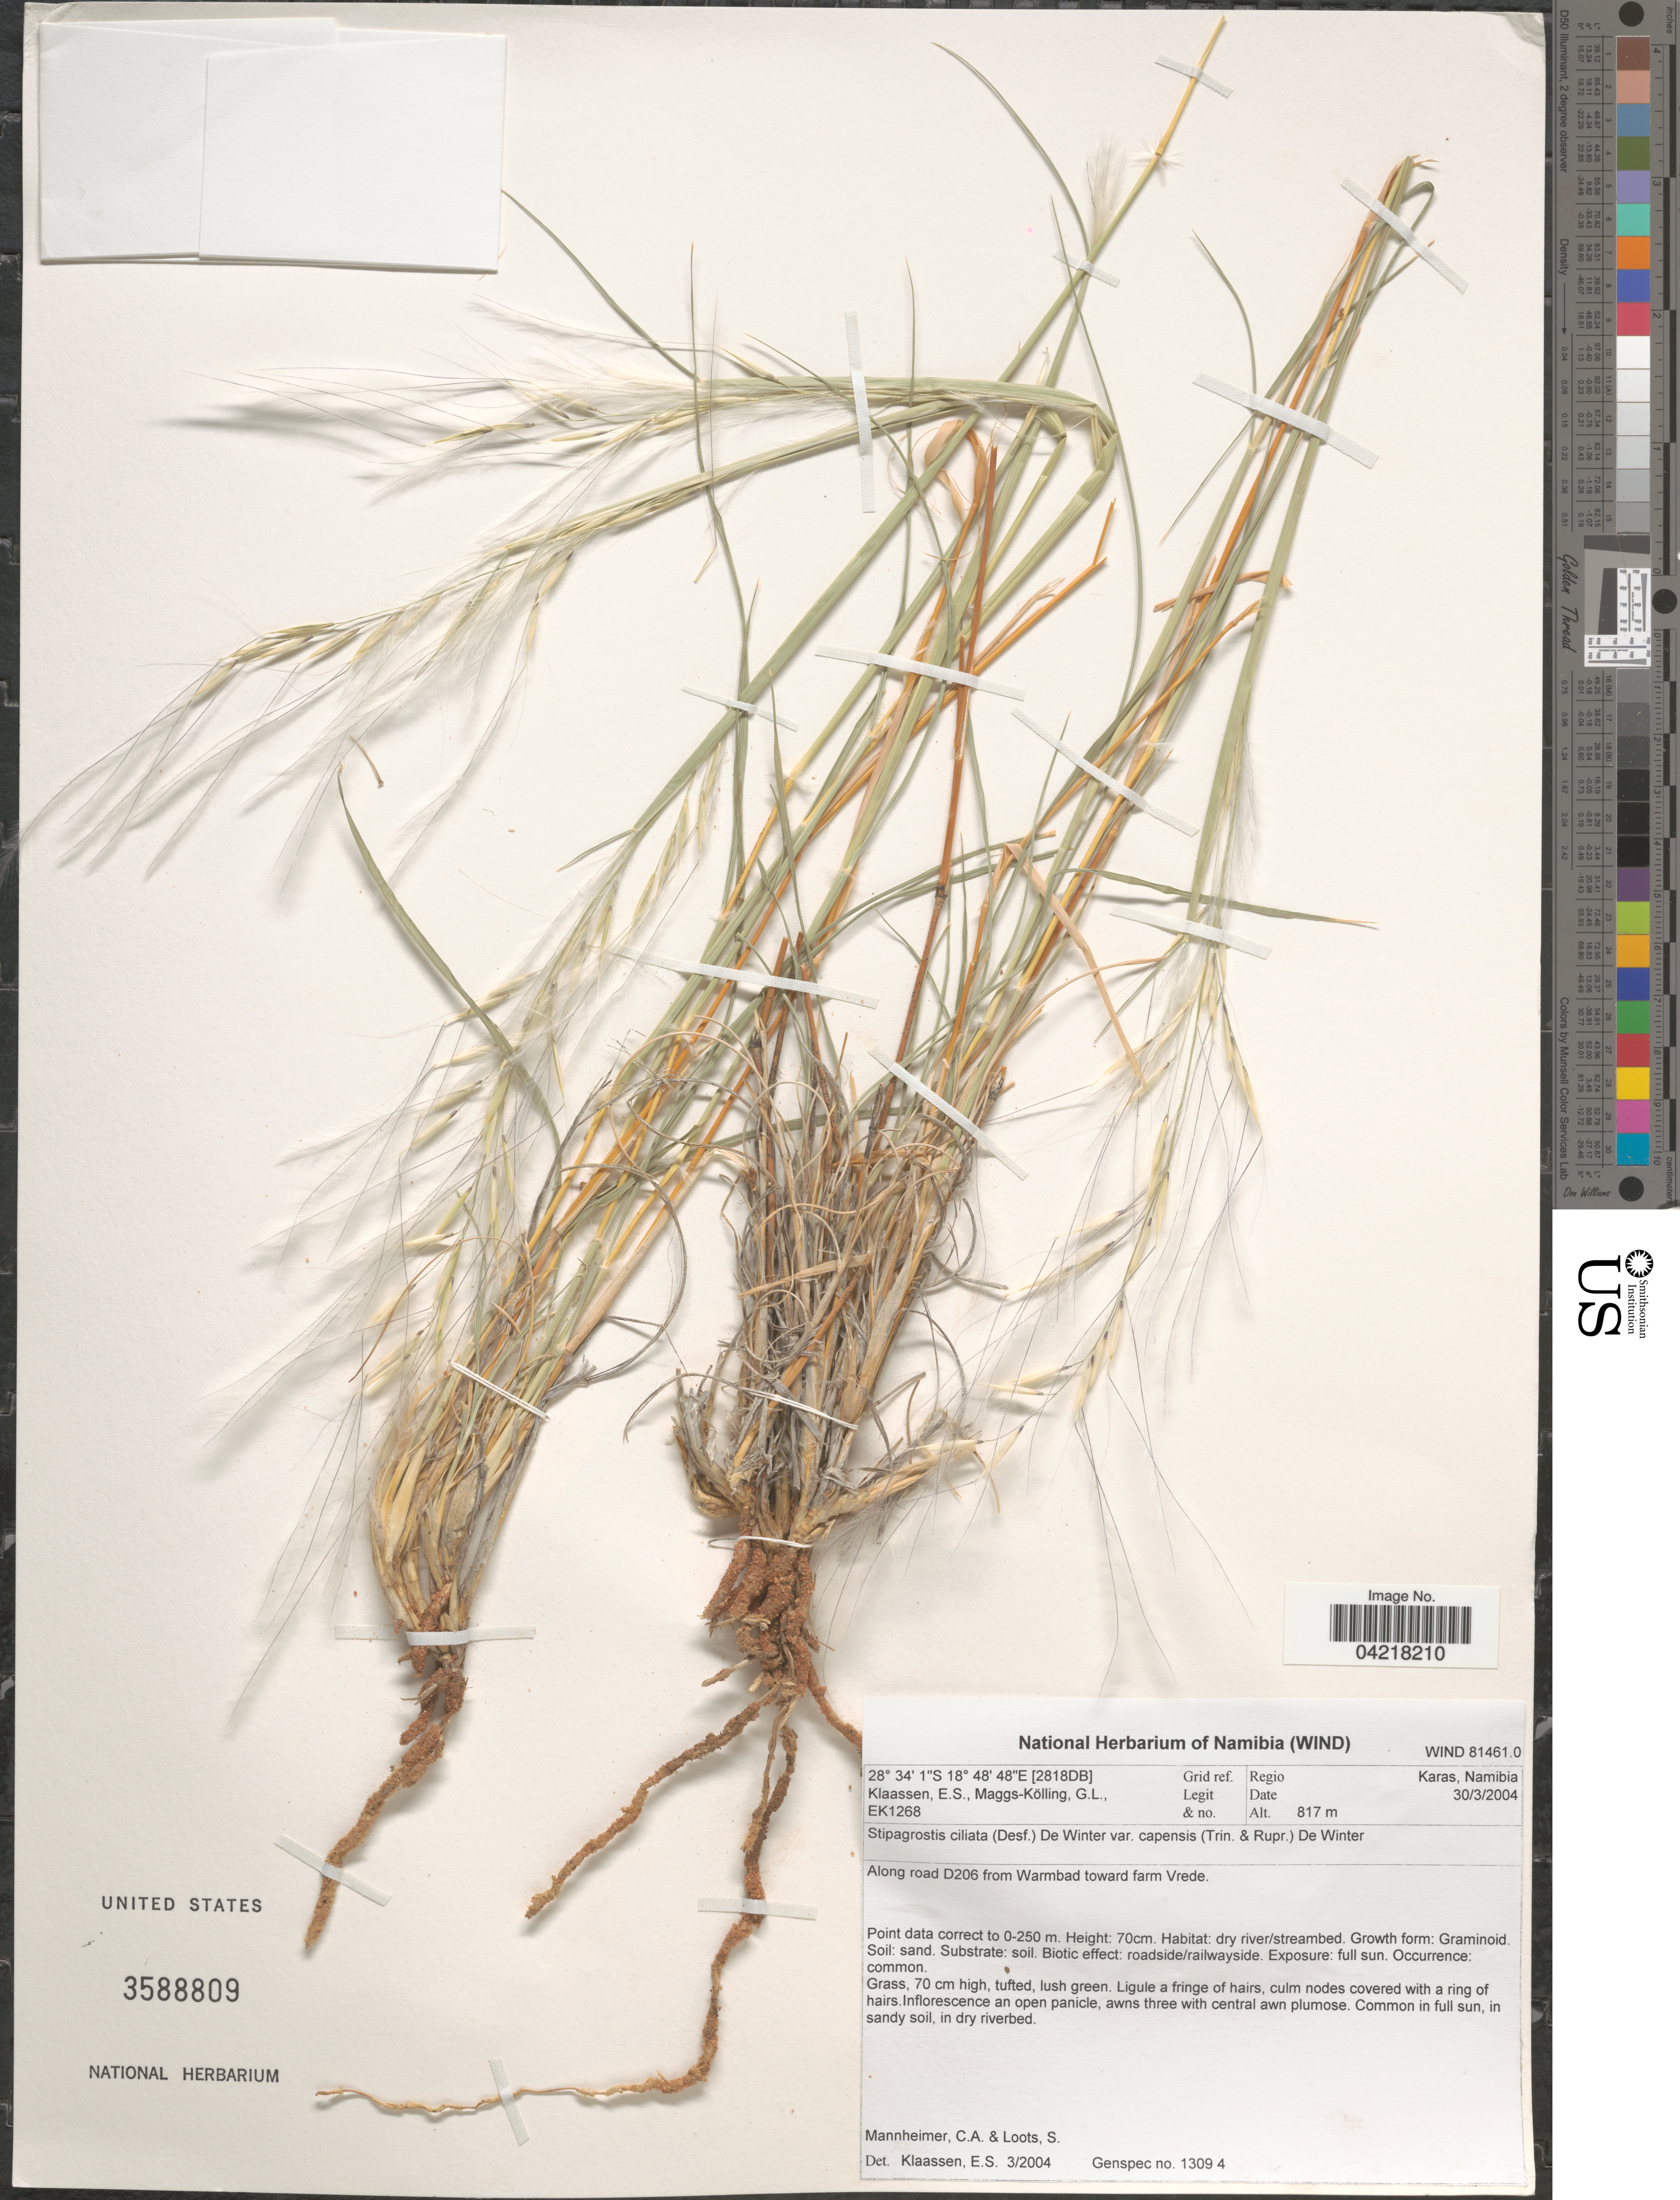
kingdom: Plantae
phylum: Tracheophyta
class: Liliopsida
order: Poales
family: Poaceae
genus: Stipagrostis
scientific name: Stipagrostis ciliata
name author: (Desf.) De Winter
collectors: E. S. Klaassen & G. L. Maggs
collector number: EK1268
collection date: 2004-03-30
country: Namibia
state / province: Karas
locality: Along road D206 from Warmbad toward farm Vrede. [2818DB] Grid ref. Regio Karas, Namibia.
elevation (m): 817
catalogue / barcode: US 3588809